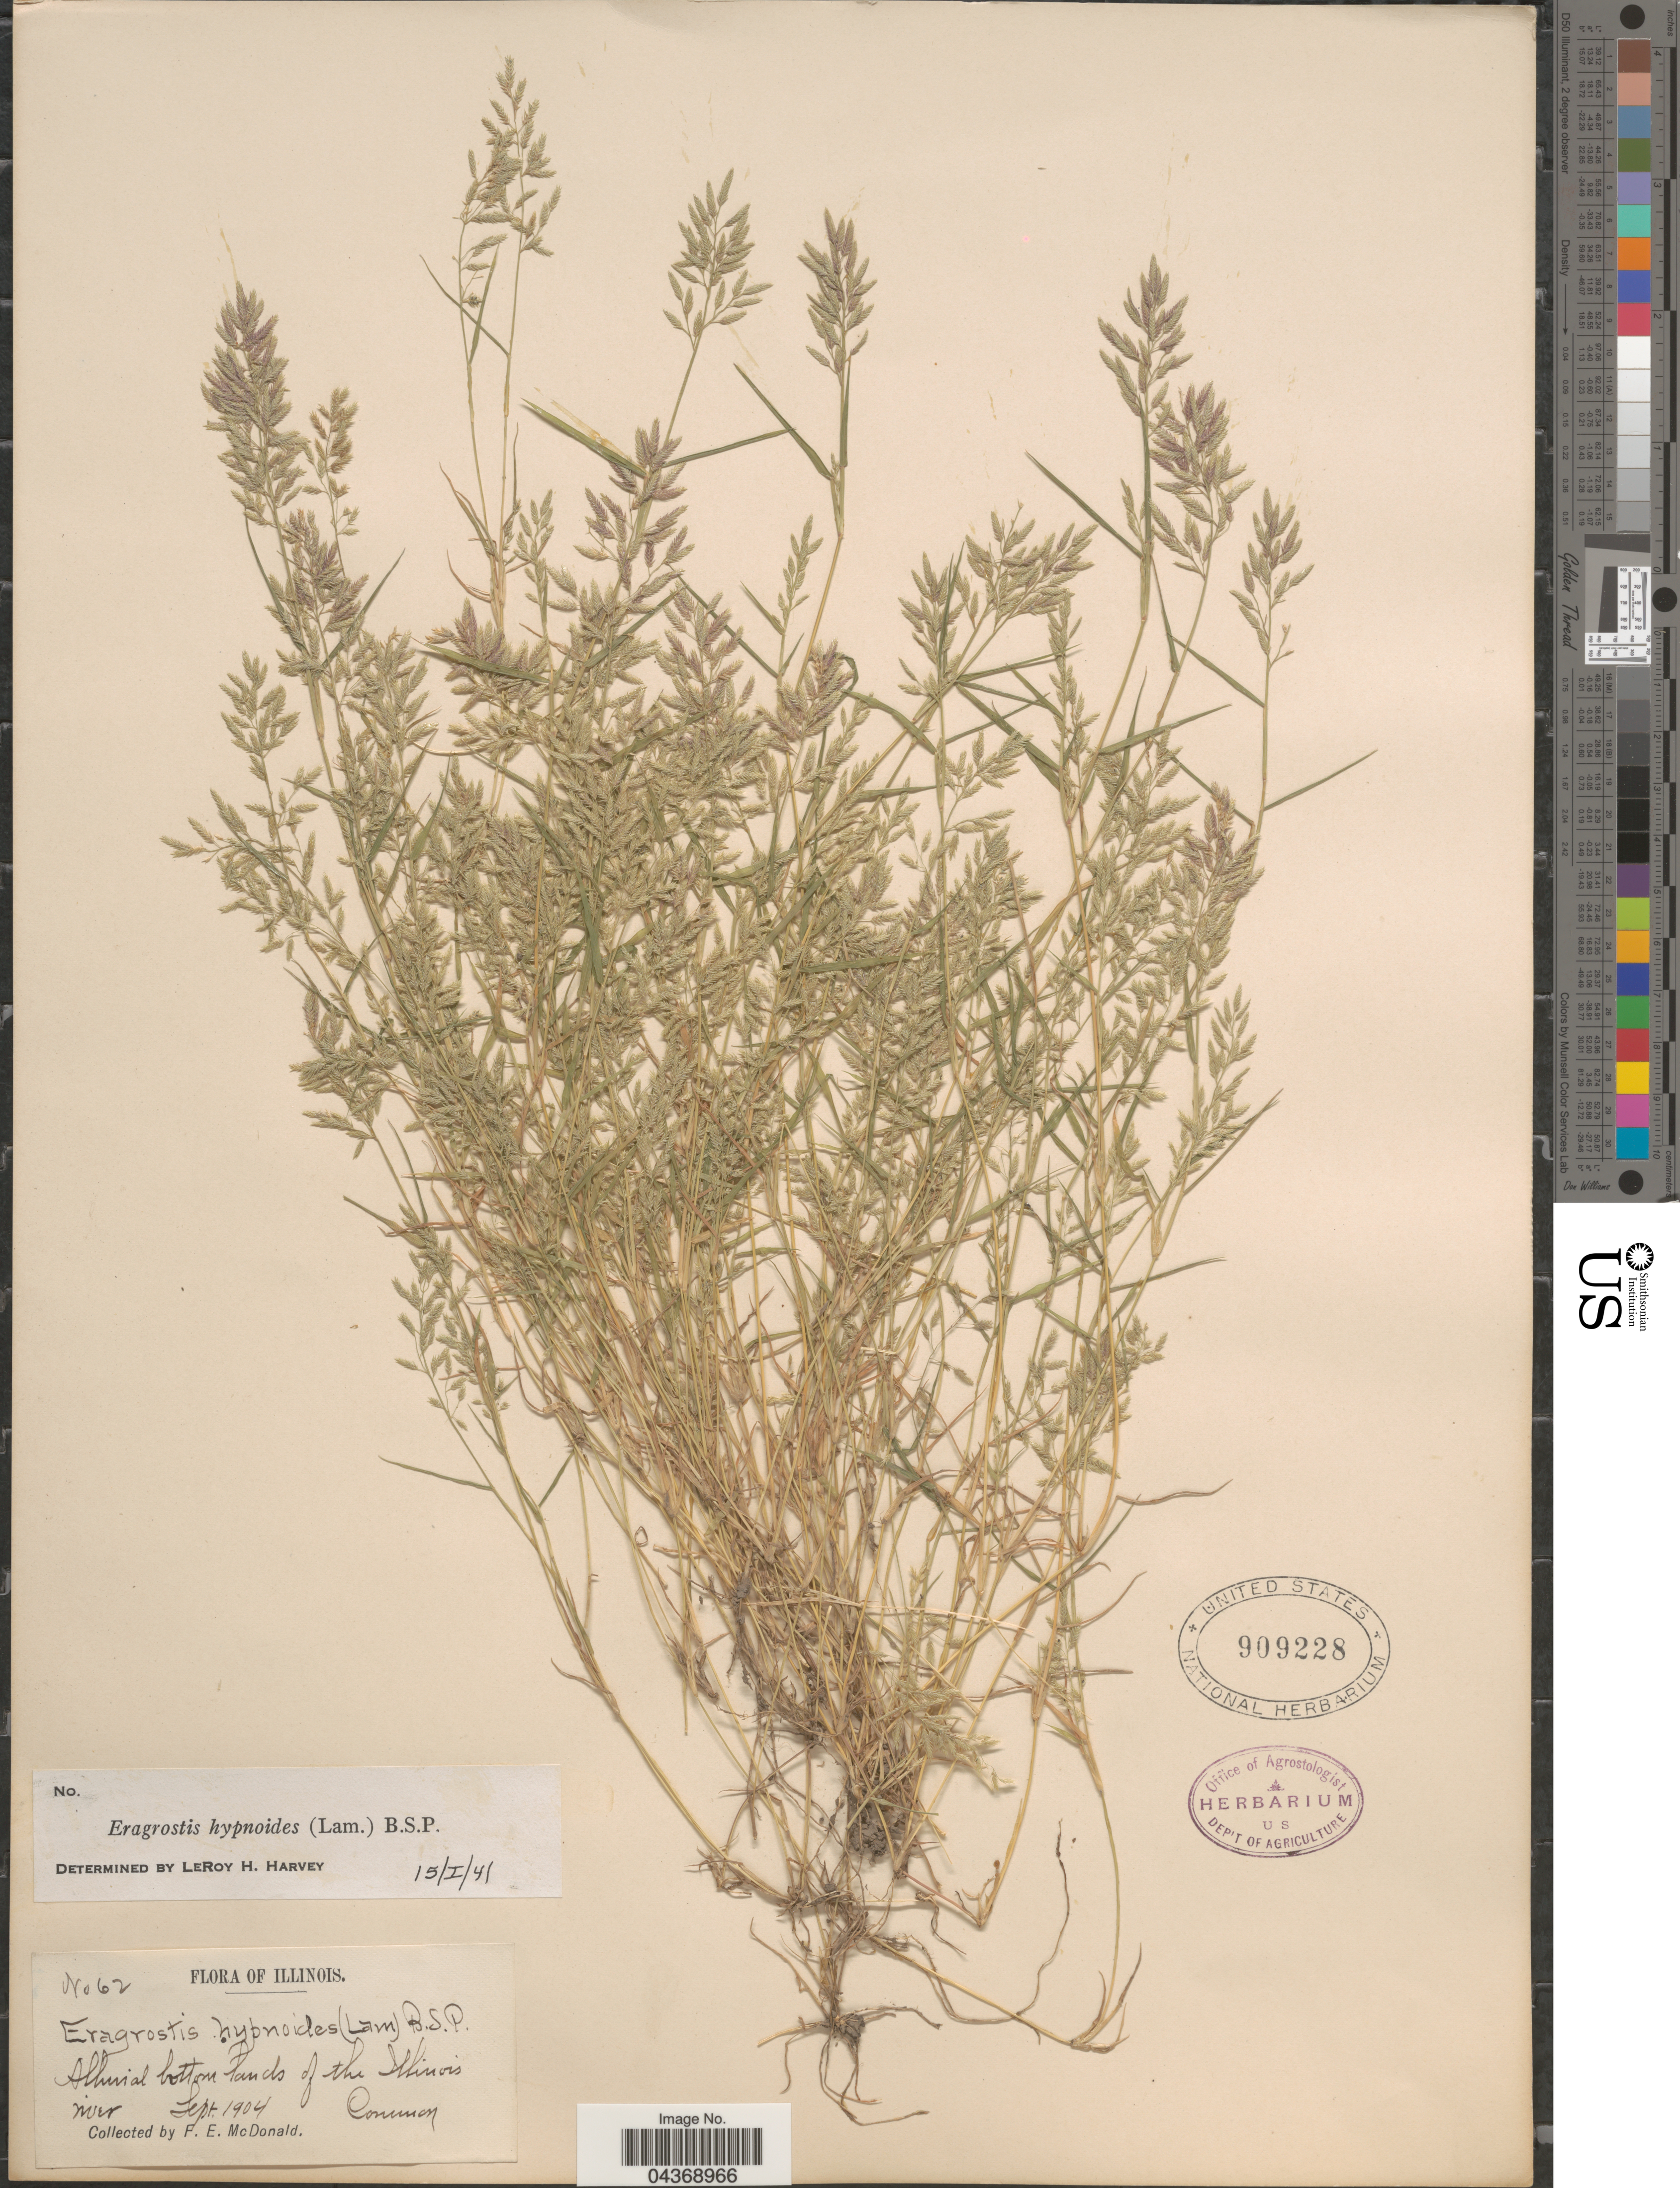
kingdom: Plantae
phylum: Tracheophyta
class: Liliopsida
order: Poales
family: Poaceae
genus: Eragrostis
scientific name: Eragrostis intermedia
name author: Hitchc.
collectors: F. E. McDonald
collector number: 62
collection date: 1904-04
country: United States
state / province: Illinois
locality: Alluvial bottom lands of the Illinois river.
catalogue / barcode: US 909228